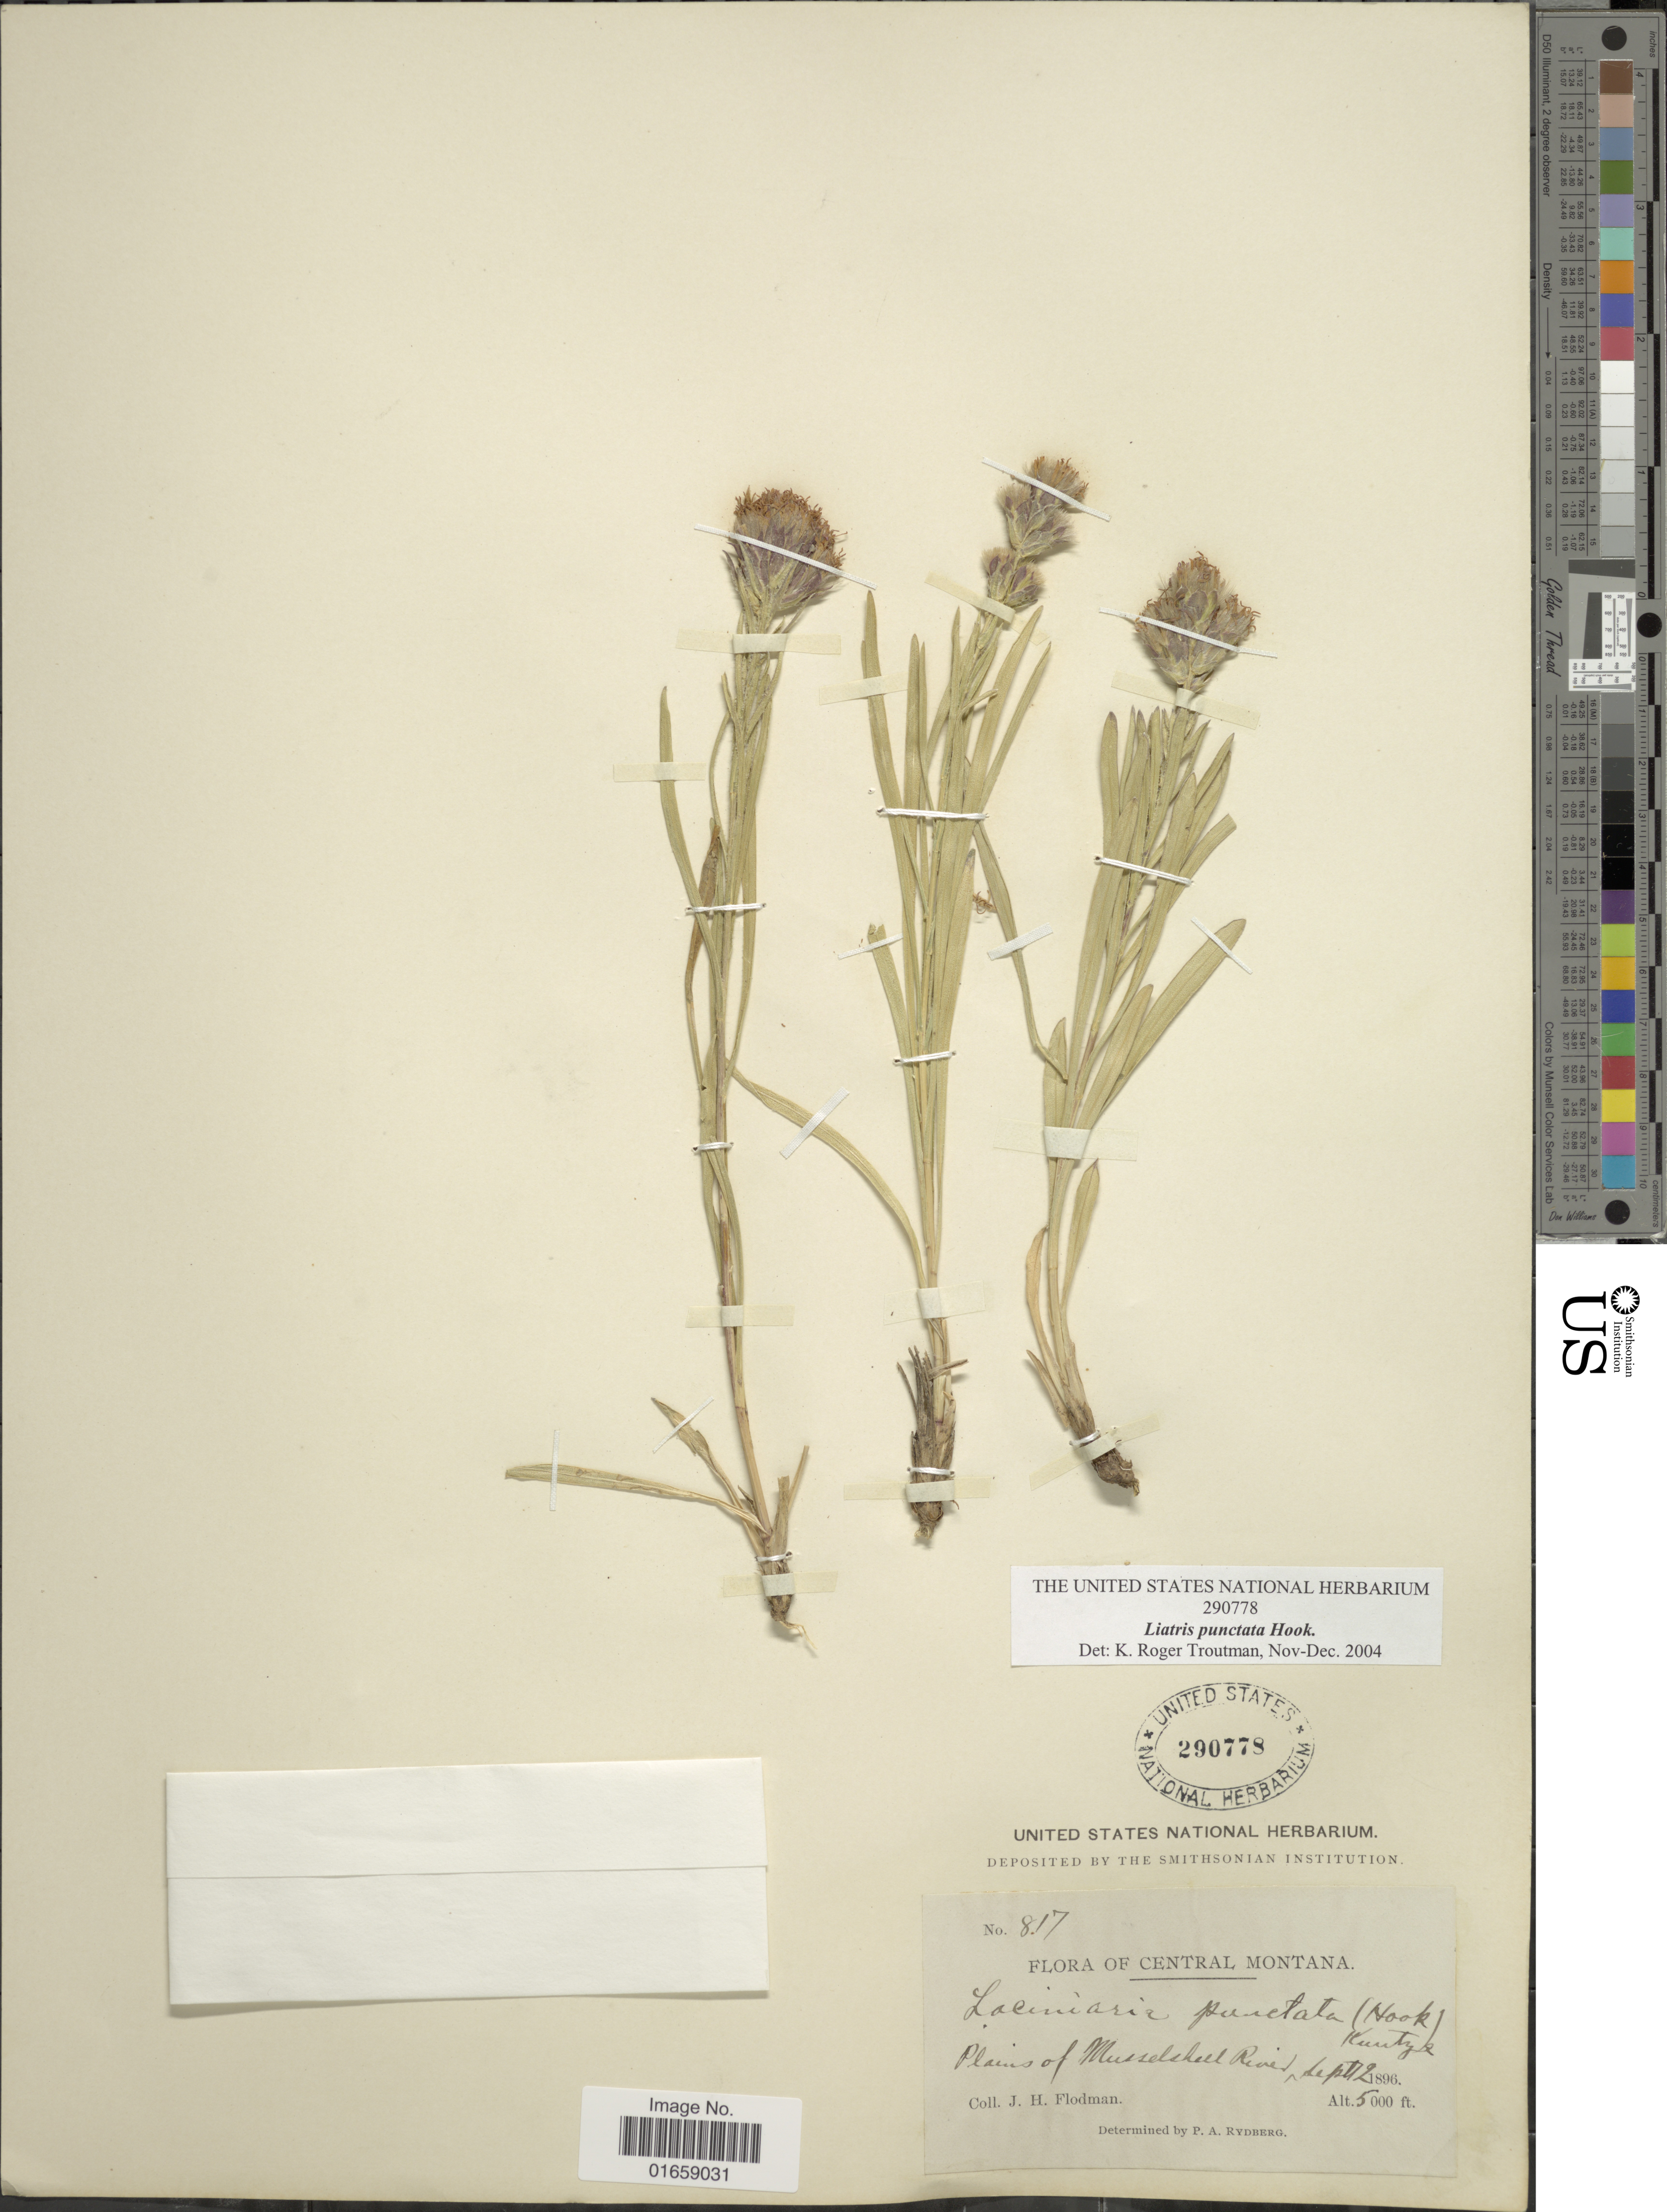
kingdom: Plantae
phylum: Tracheophyta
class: Magnoliopsida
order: Asterales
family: Asteraceae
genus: Liatris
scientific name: Liatris punctata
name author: Hook.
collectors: J. Flodman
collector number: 817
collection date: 1896-09-12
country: United States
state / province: Montana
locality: Central Montana, Plains of Musselshell River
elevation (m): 1524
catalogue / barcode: US 290778